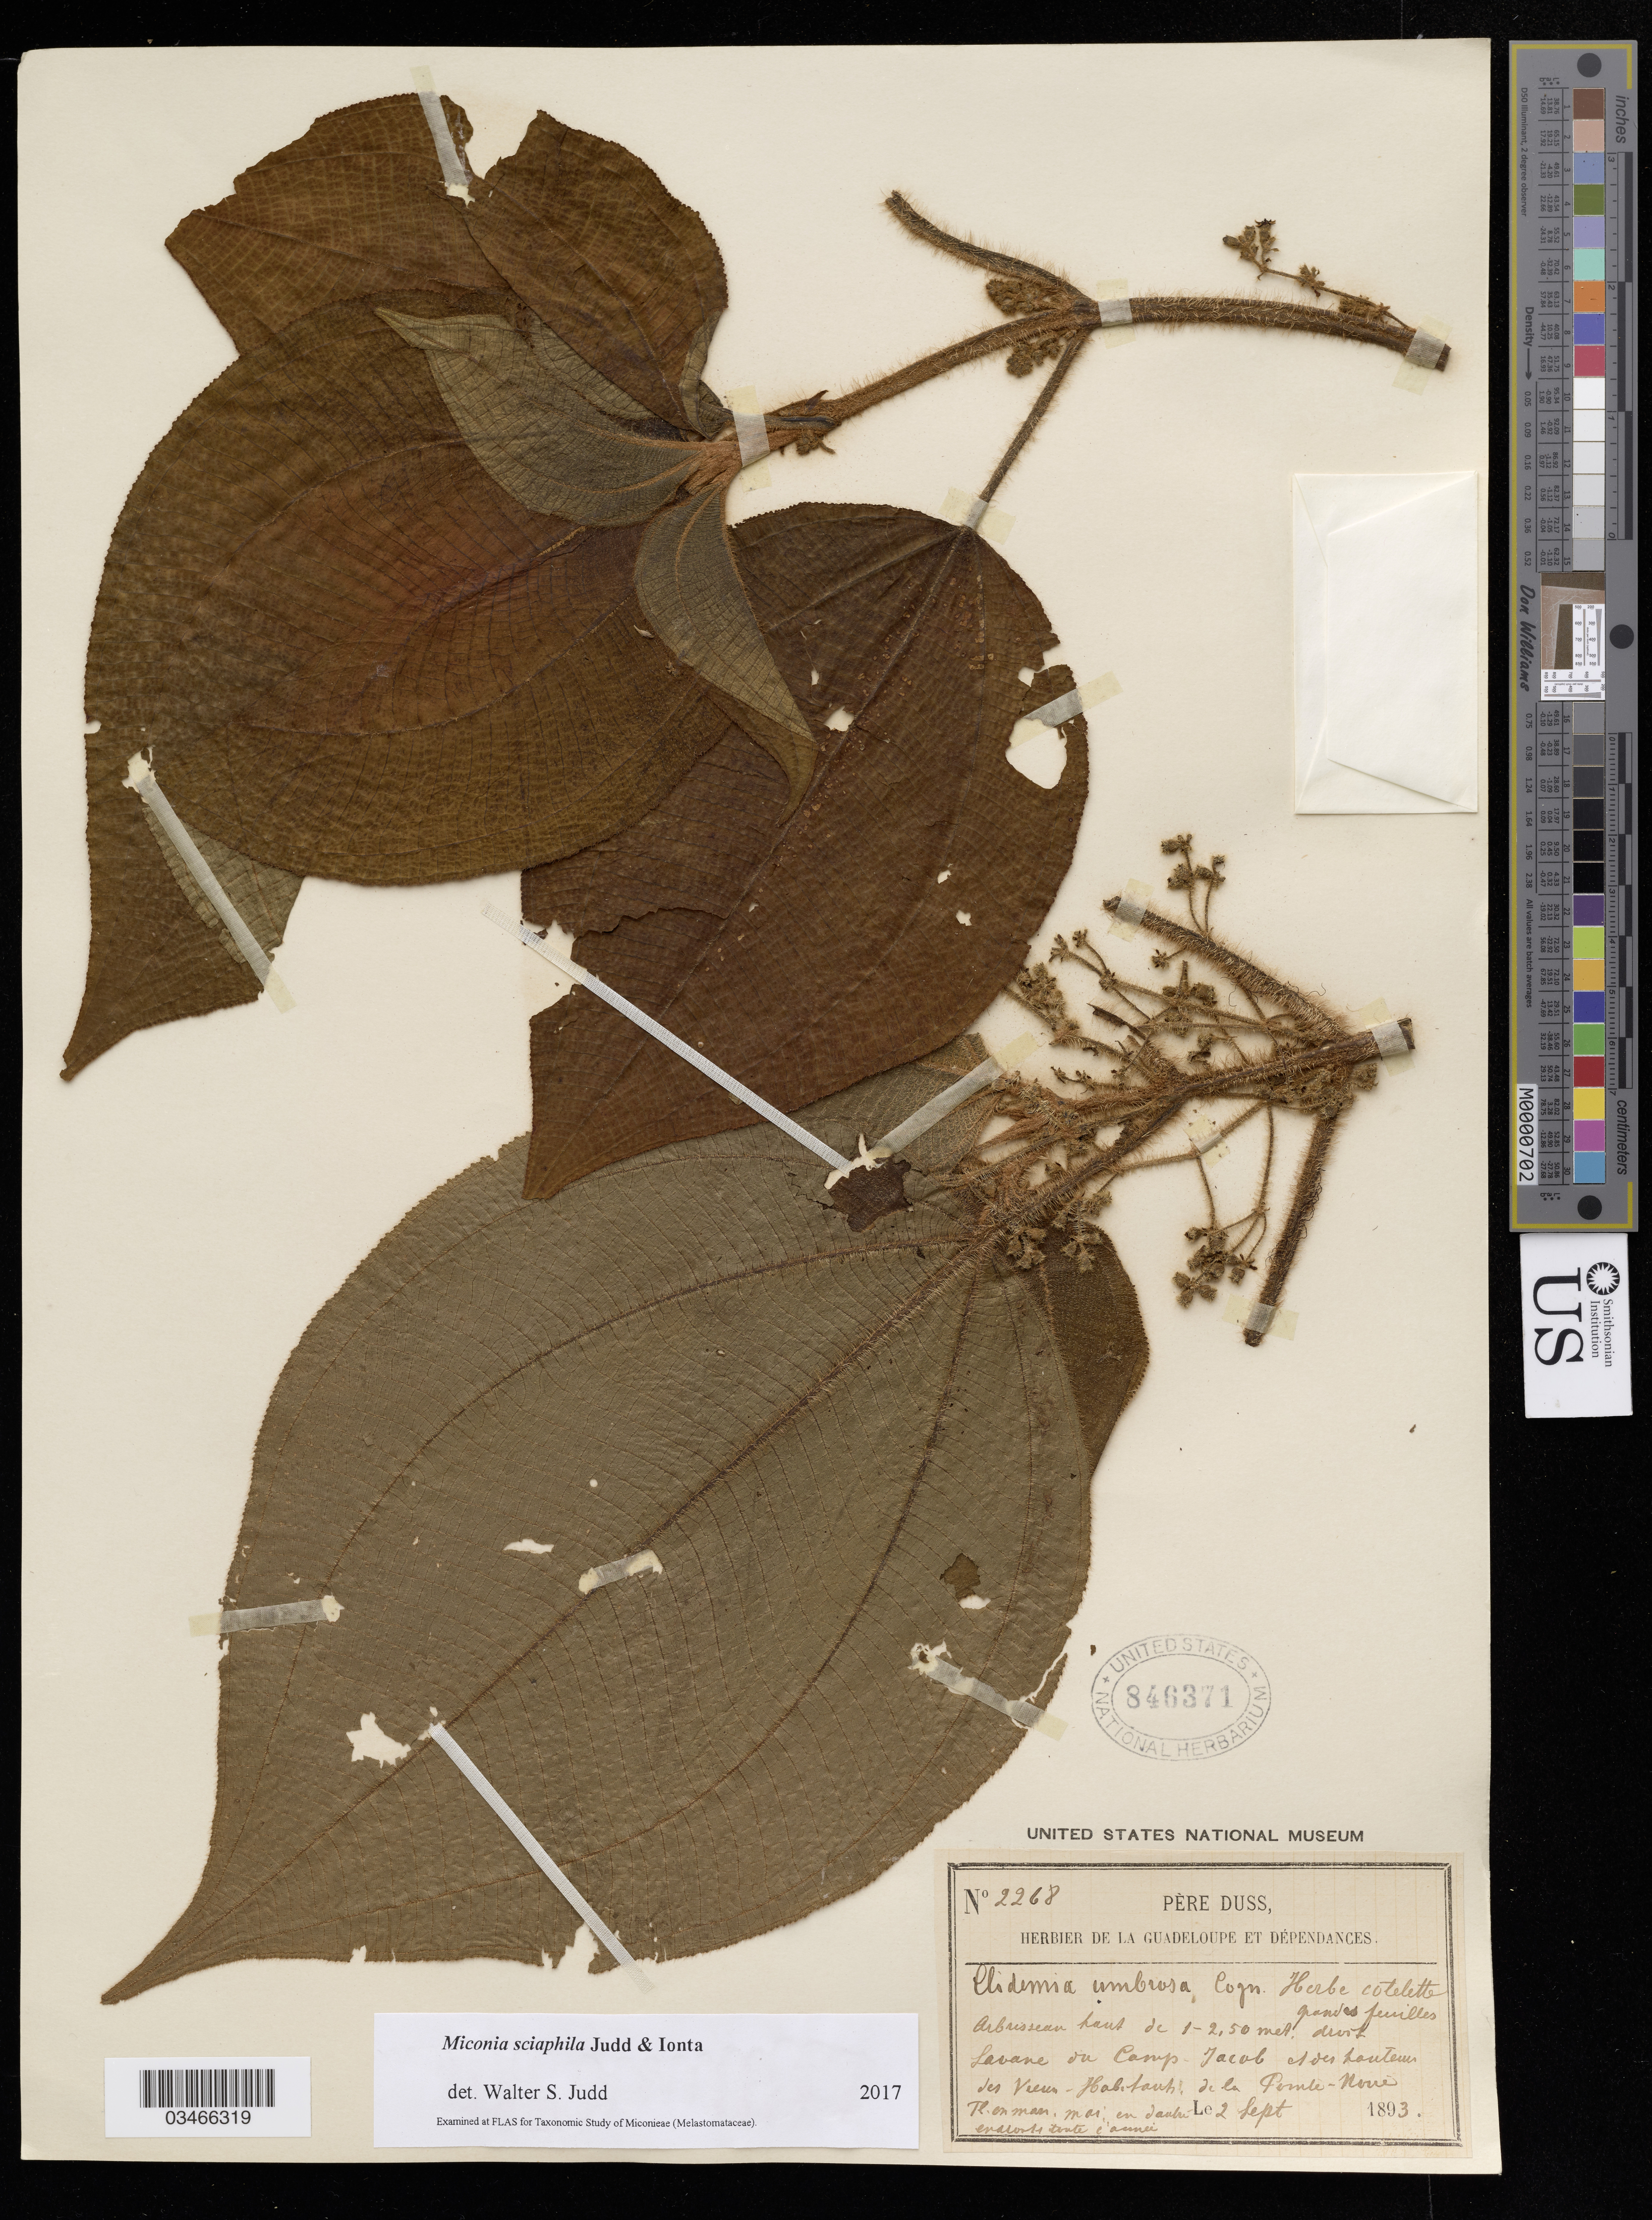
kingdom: Plantae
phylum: Tracheophyta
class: Magnoliopsida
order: Myrtales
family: Melastomataceae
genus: Miconia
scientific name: Miconia sciaphila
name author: Judd & Ionta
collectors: Père Duss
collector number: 2268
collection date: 1893-09-02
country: Guadeloupe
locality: Lavane du Camp Jacob, des hauteurs des Vieux‑Habitants, de la Pointe‑Noire.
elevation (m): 1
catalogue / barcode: US 846371